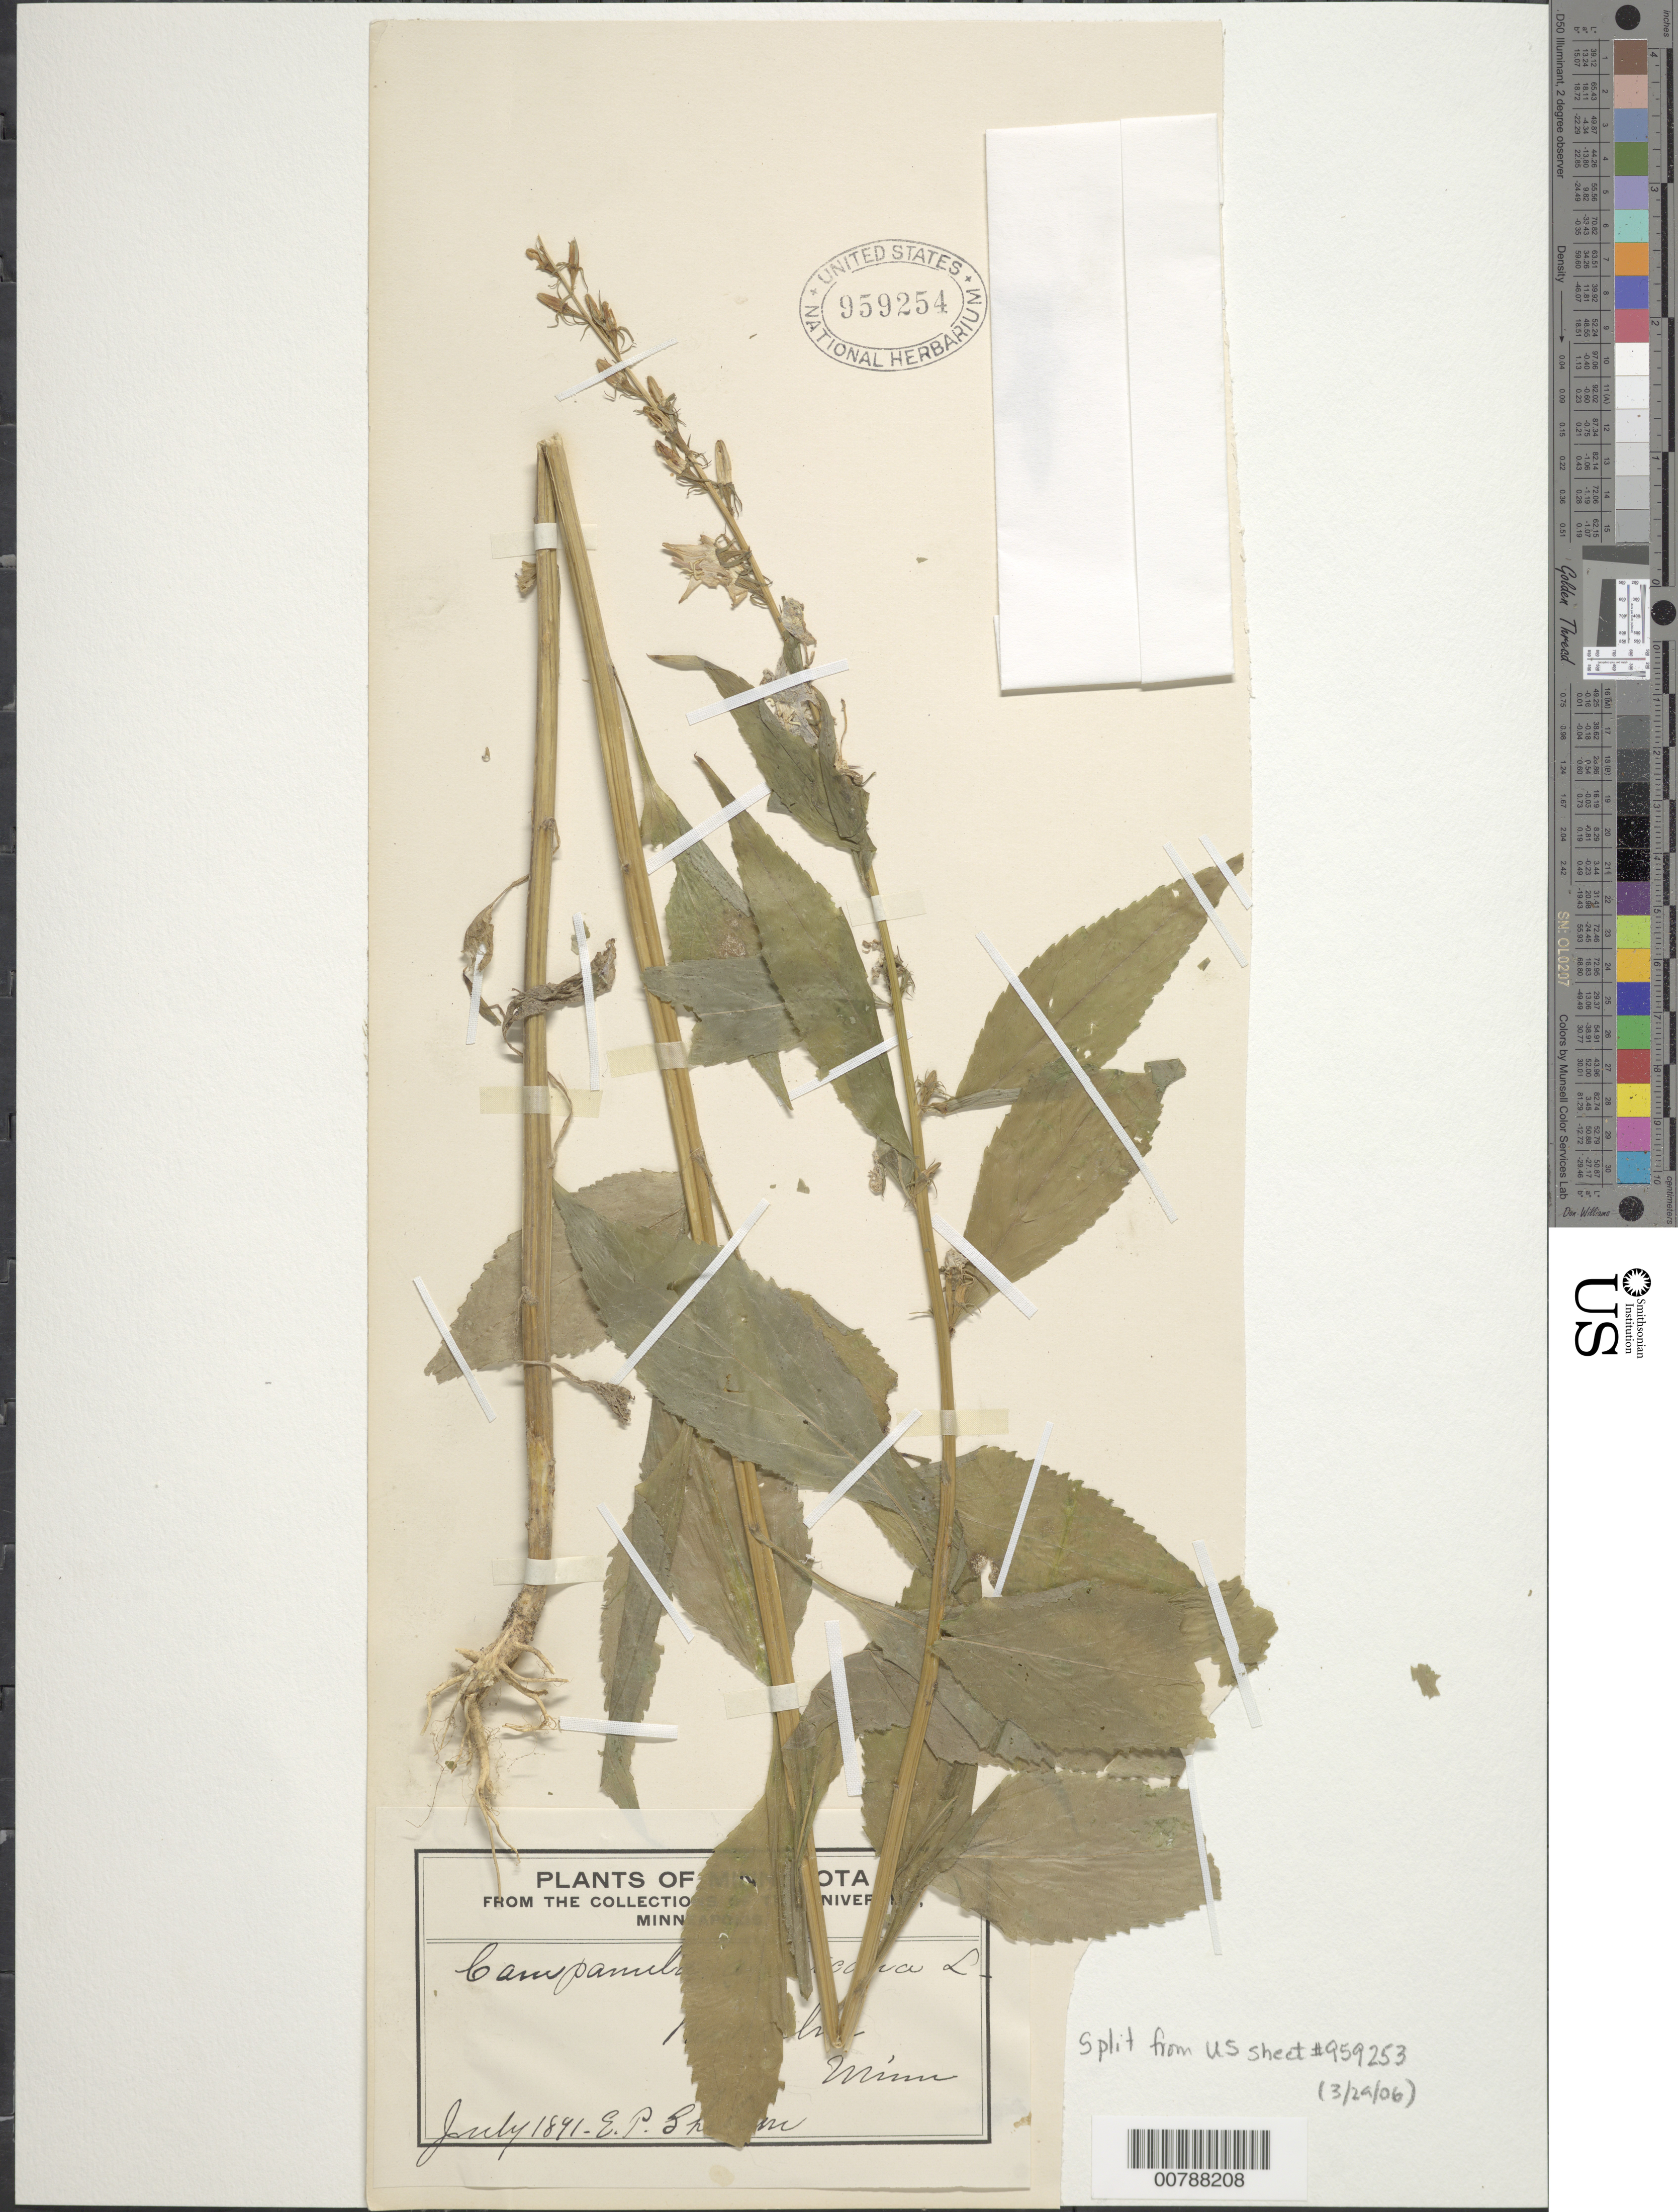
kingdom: Plantae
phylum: Tracheophyta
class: Magnoliopsida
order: Asterales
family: Campanulaceae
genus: Campanula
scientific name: Campanula americana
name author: L.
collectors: C. A. Ballard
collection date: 1892-08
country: United States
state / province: Minnesota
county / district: Nicollet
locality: Courtland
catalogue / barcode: US 959253